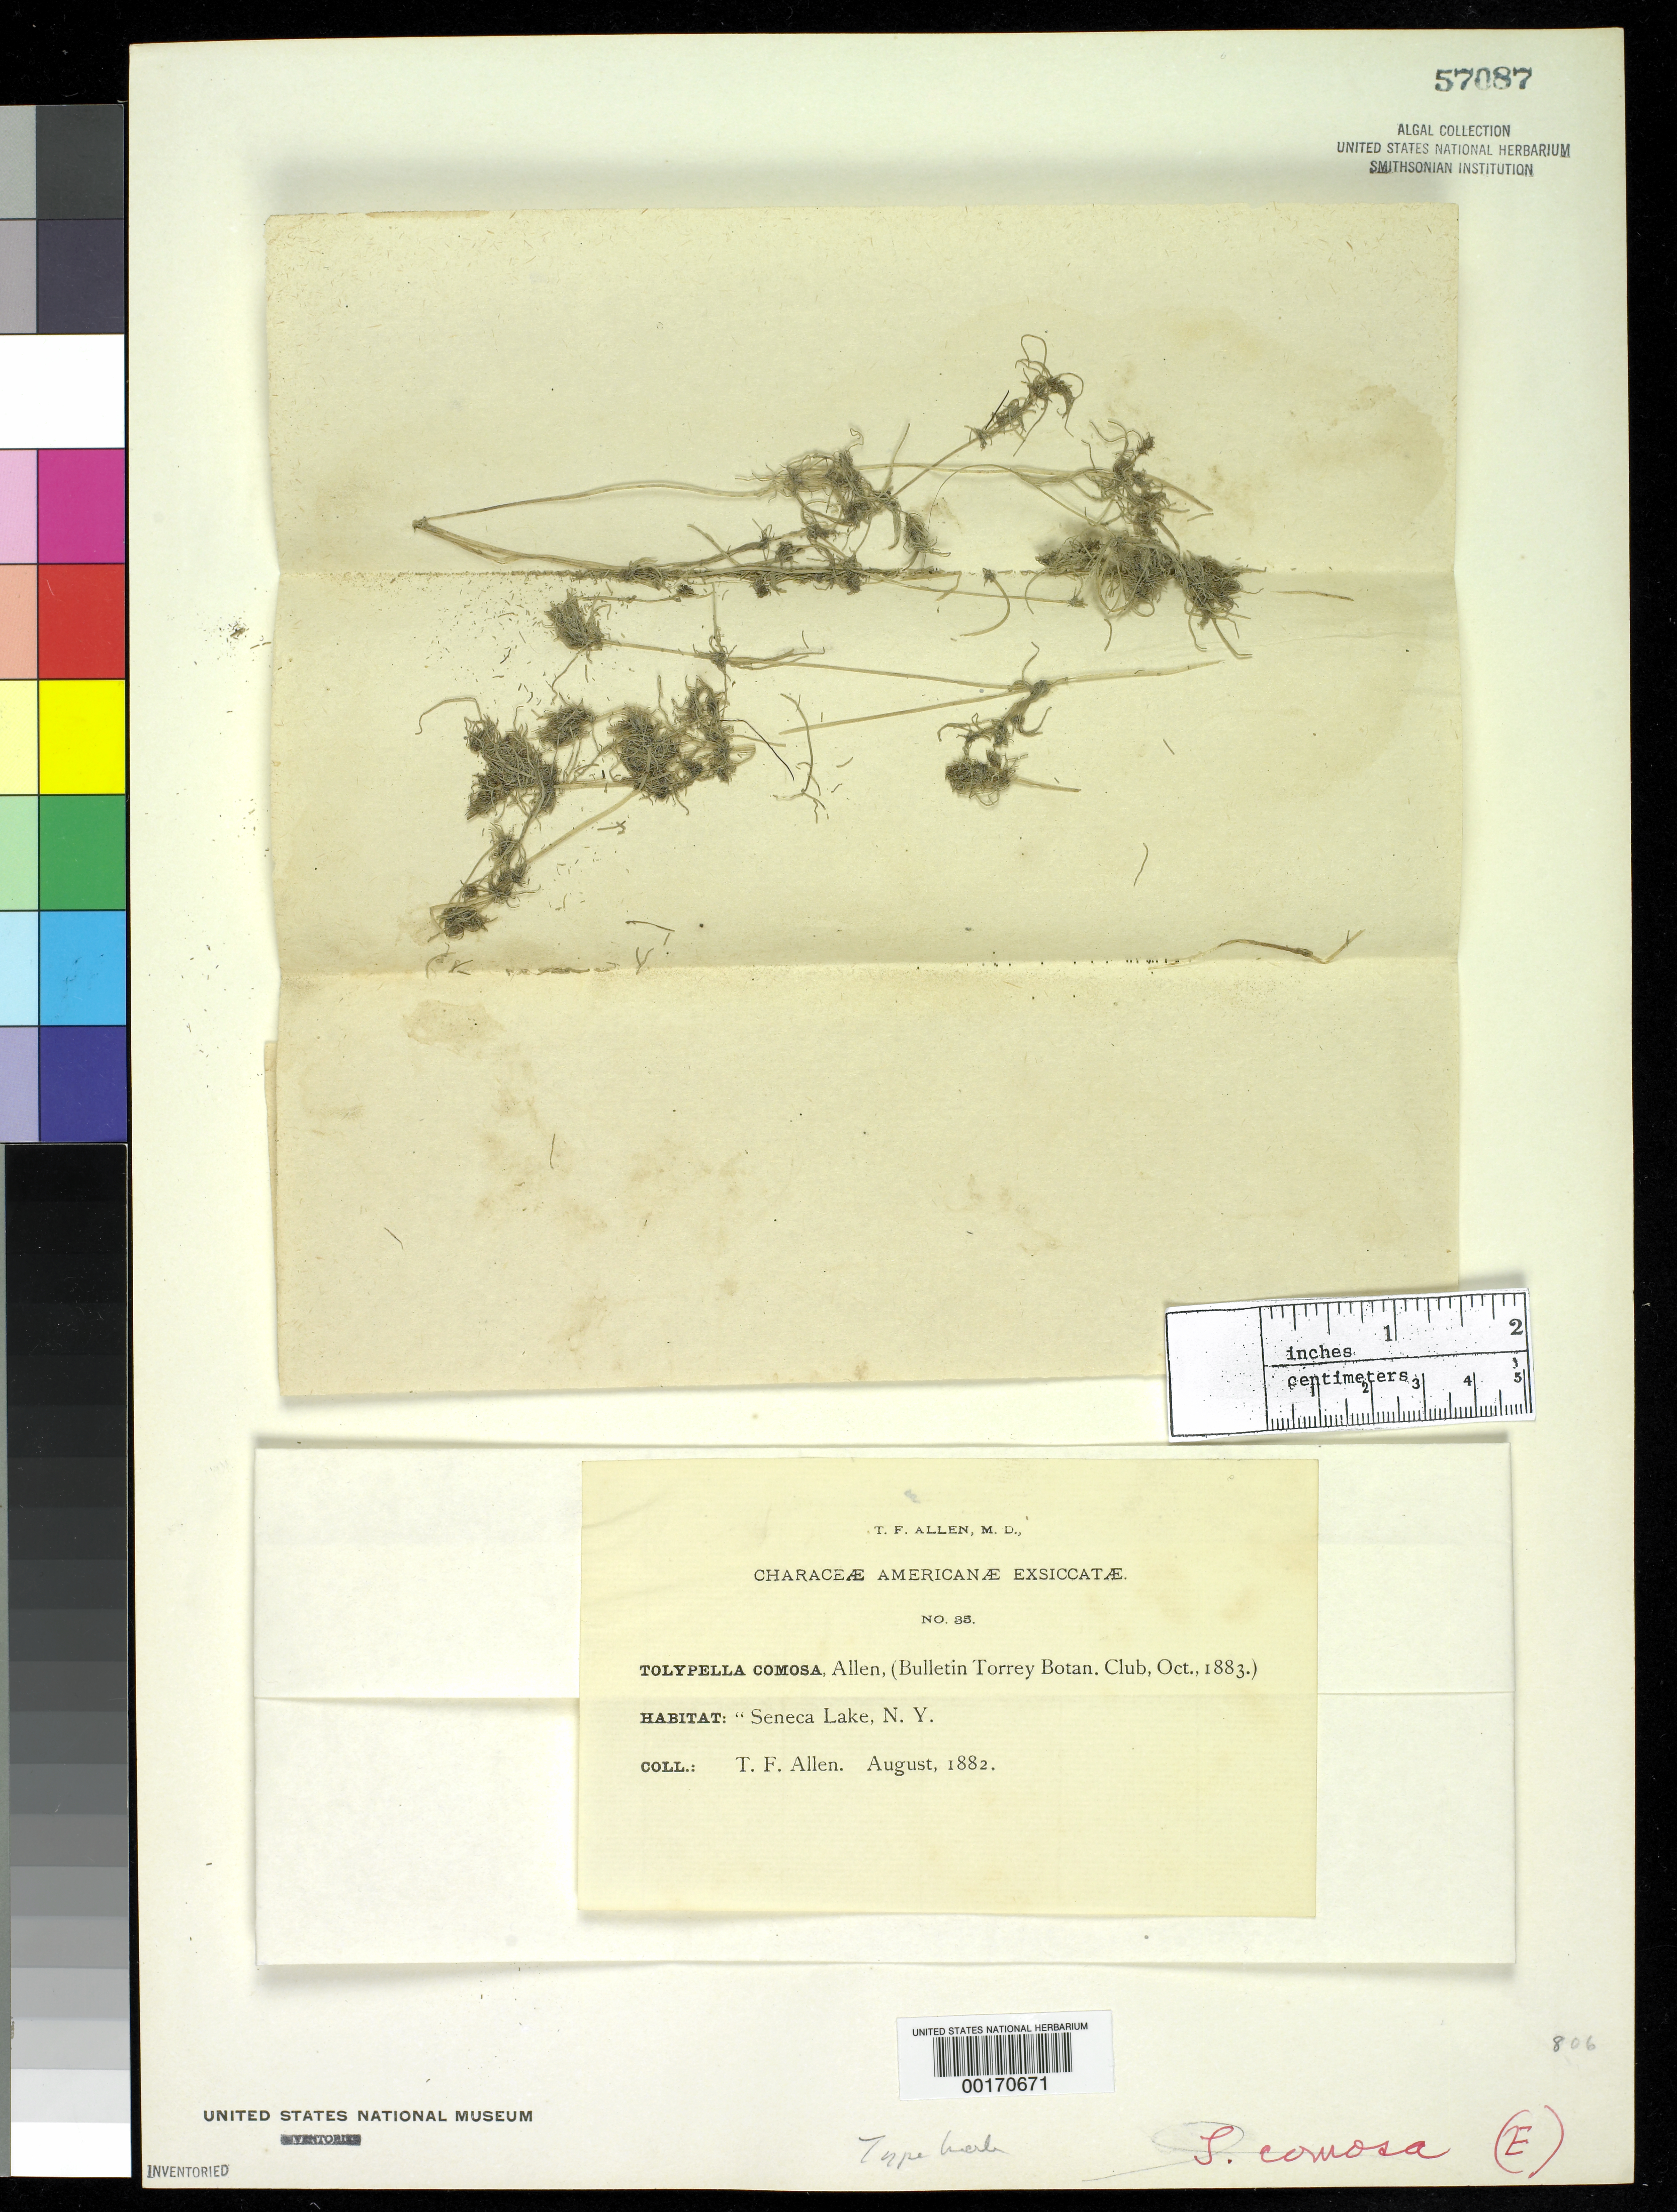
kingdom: Plantae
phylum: Charophyta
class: Charophyceae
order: Charales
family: Characeae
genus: Tolypella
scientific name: Tolypella comosa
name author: Allen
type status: Isotype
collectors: T. F. Allen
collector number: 35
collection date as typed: Aug 1882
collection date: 1882-08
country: United States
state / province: New York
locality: Seneca Lake.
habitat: Depth of 10 feet.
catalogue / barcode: US 57087